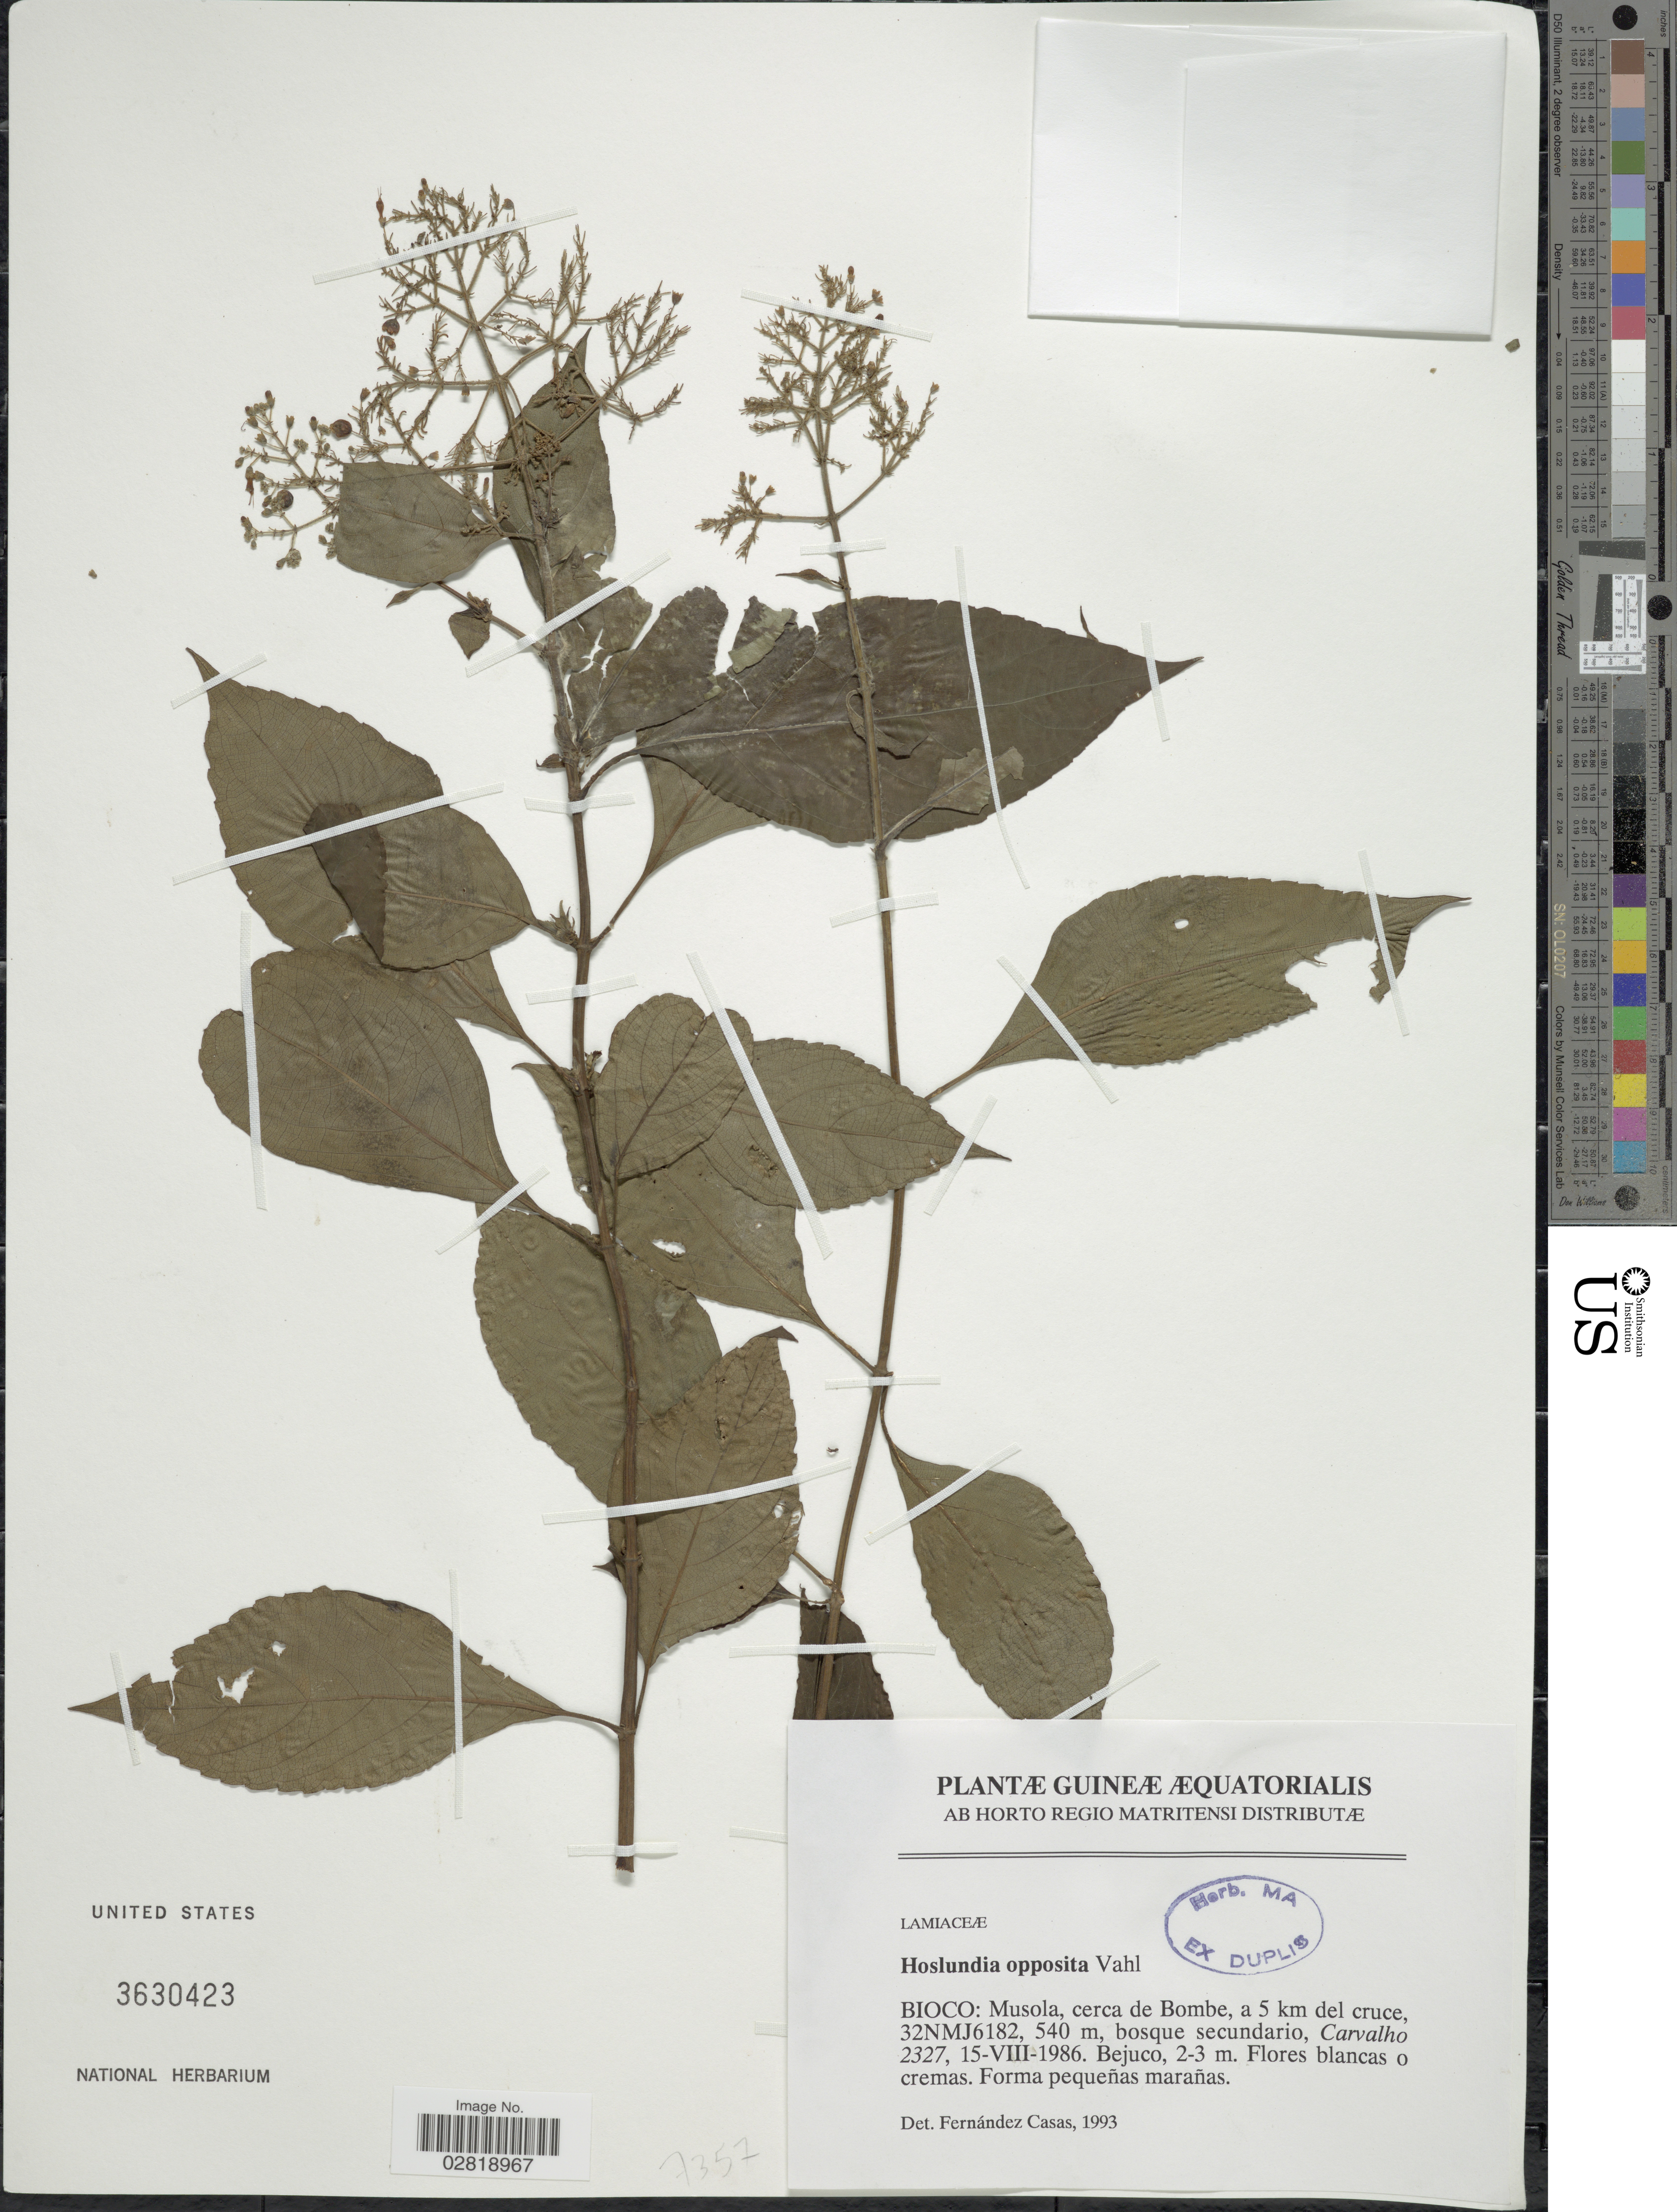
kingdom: Plantae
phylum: Tracheophyta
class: Magnoliopsida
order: Lamiales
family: Lamiaceae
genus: Hoslundia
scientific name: Hoslundia opposita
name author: Vahl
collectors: Carvalho, --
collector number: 2327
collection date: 1986-08-15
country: Equatorial Guinea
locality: Guineæ Æquatorialis. Bioco: Musola, cerca de Bombe, a 5 km del cruce, 32NMJ6182.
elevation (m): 540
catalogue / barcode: US 3630423